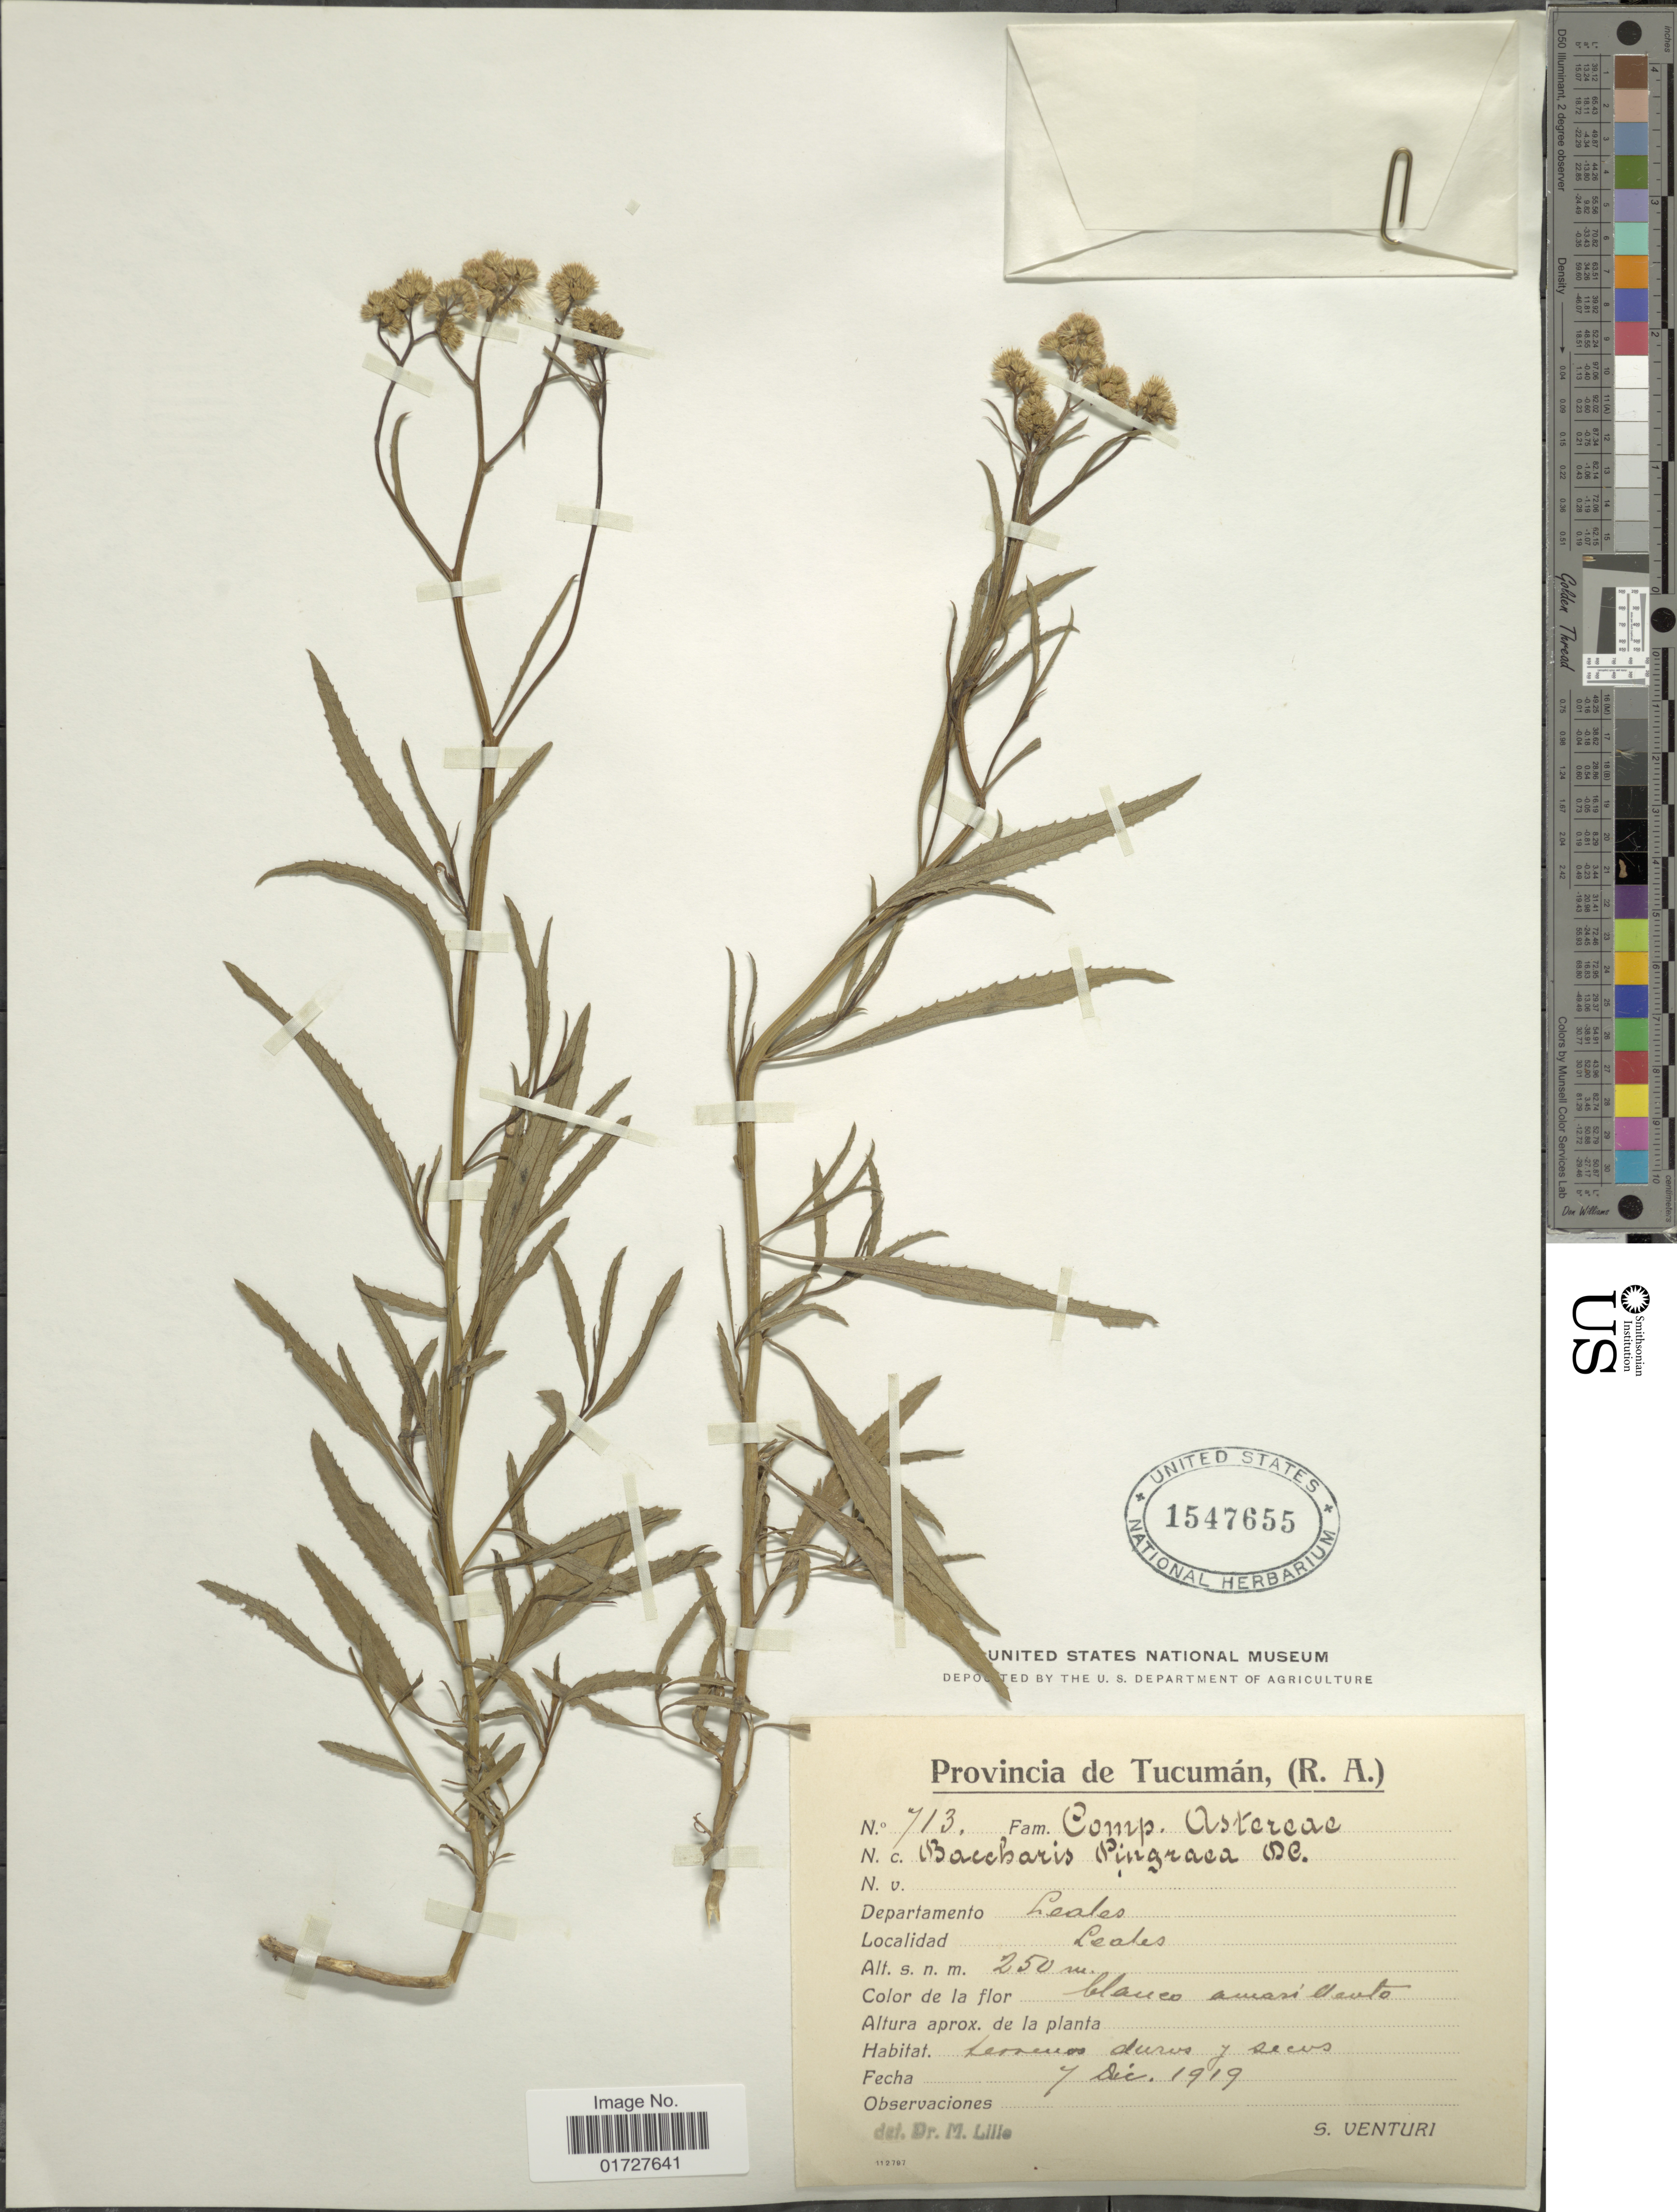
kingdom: Plantae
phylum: Tracheophyta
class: Magnoliopsida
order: Asterales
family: Asteraceae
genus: Baccharis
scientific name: Baccharis pingraea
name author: DC.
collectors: S. Venturi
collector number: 713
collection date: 1919-12-07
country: Argentina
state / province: Tucuman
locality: Departamento Leales, Leales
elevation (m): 250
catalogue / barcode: US 1547655